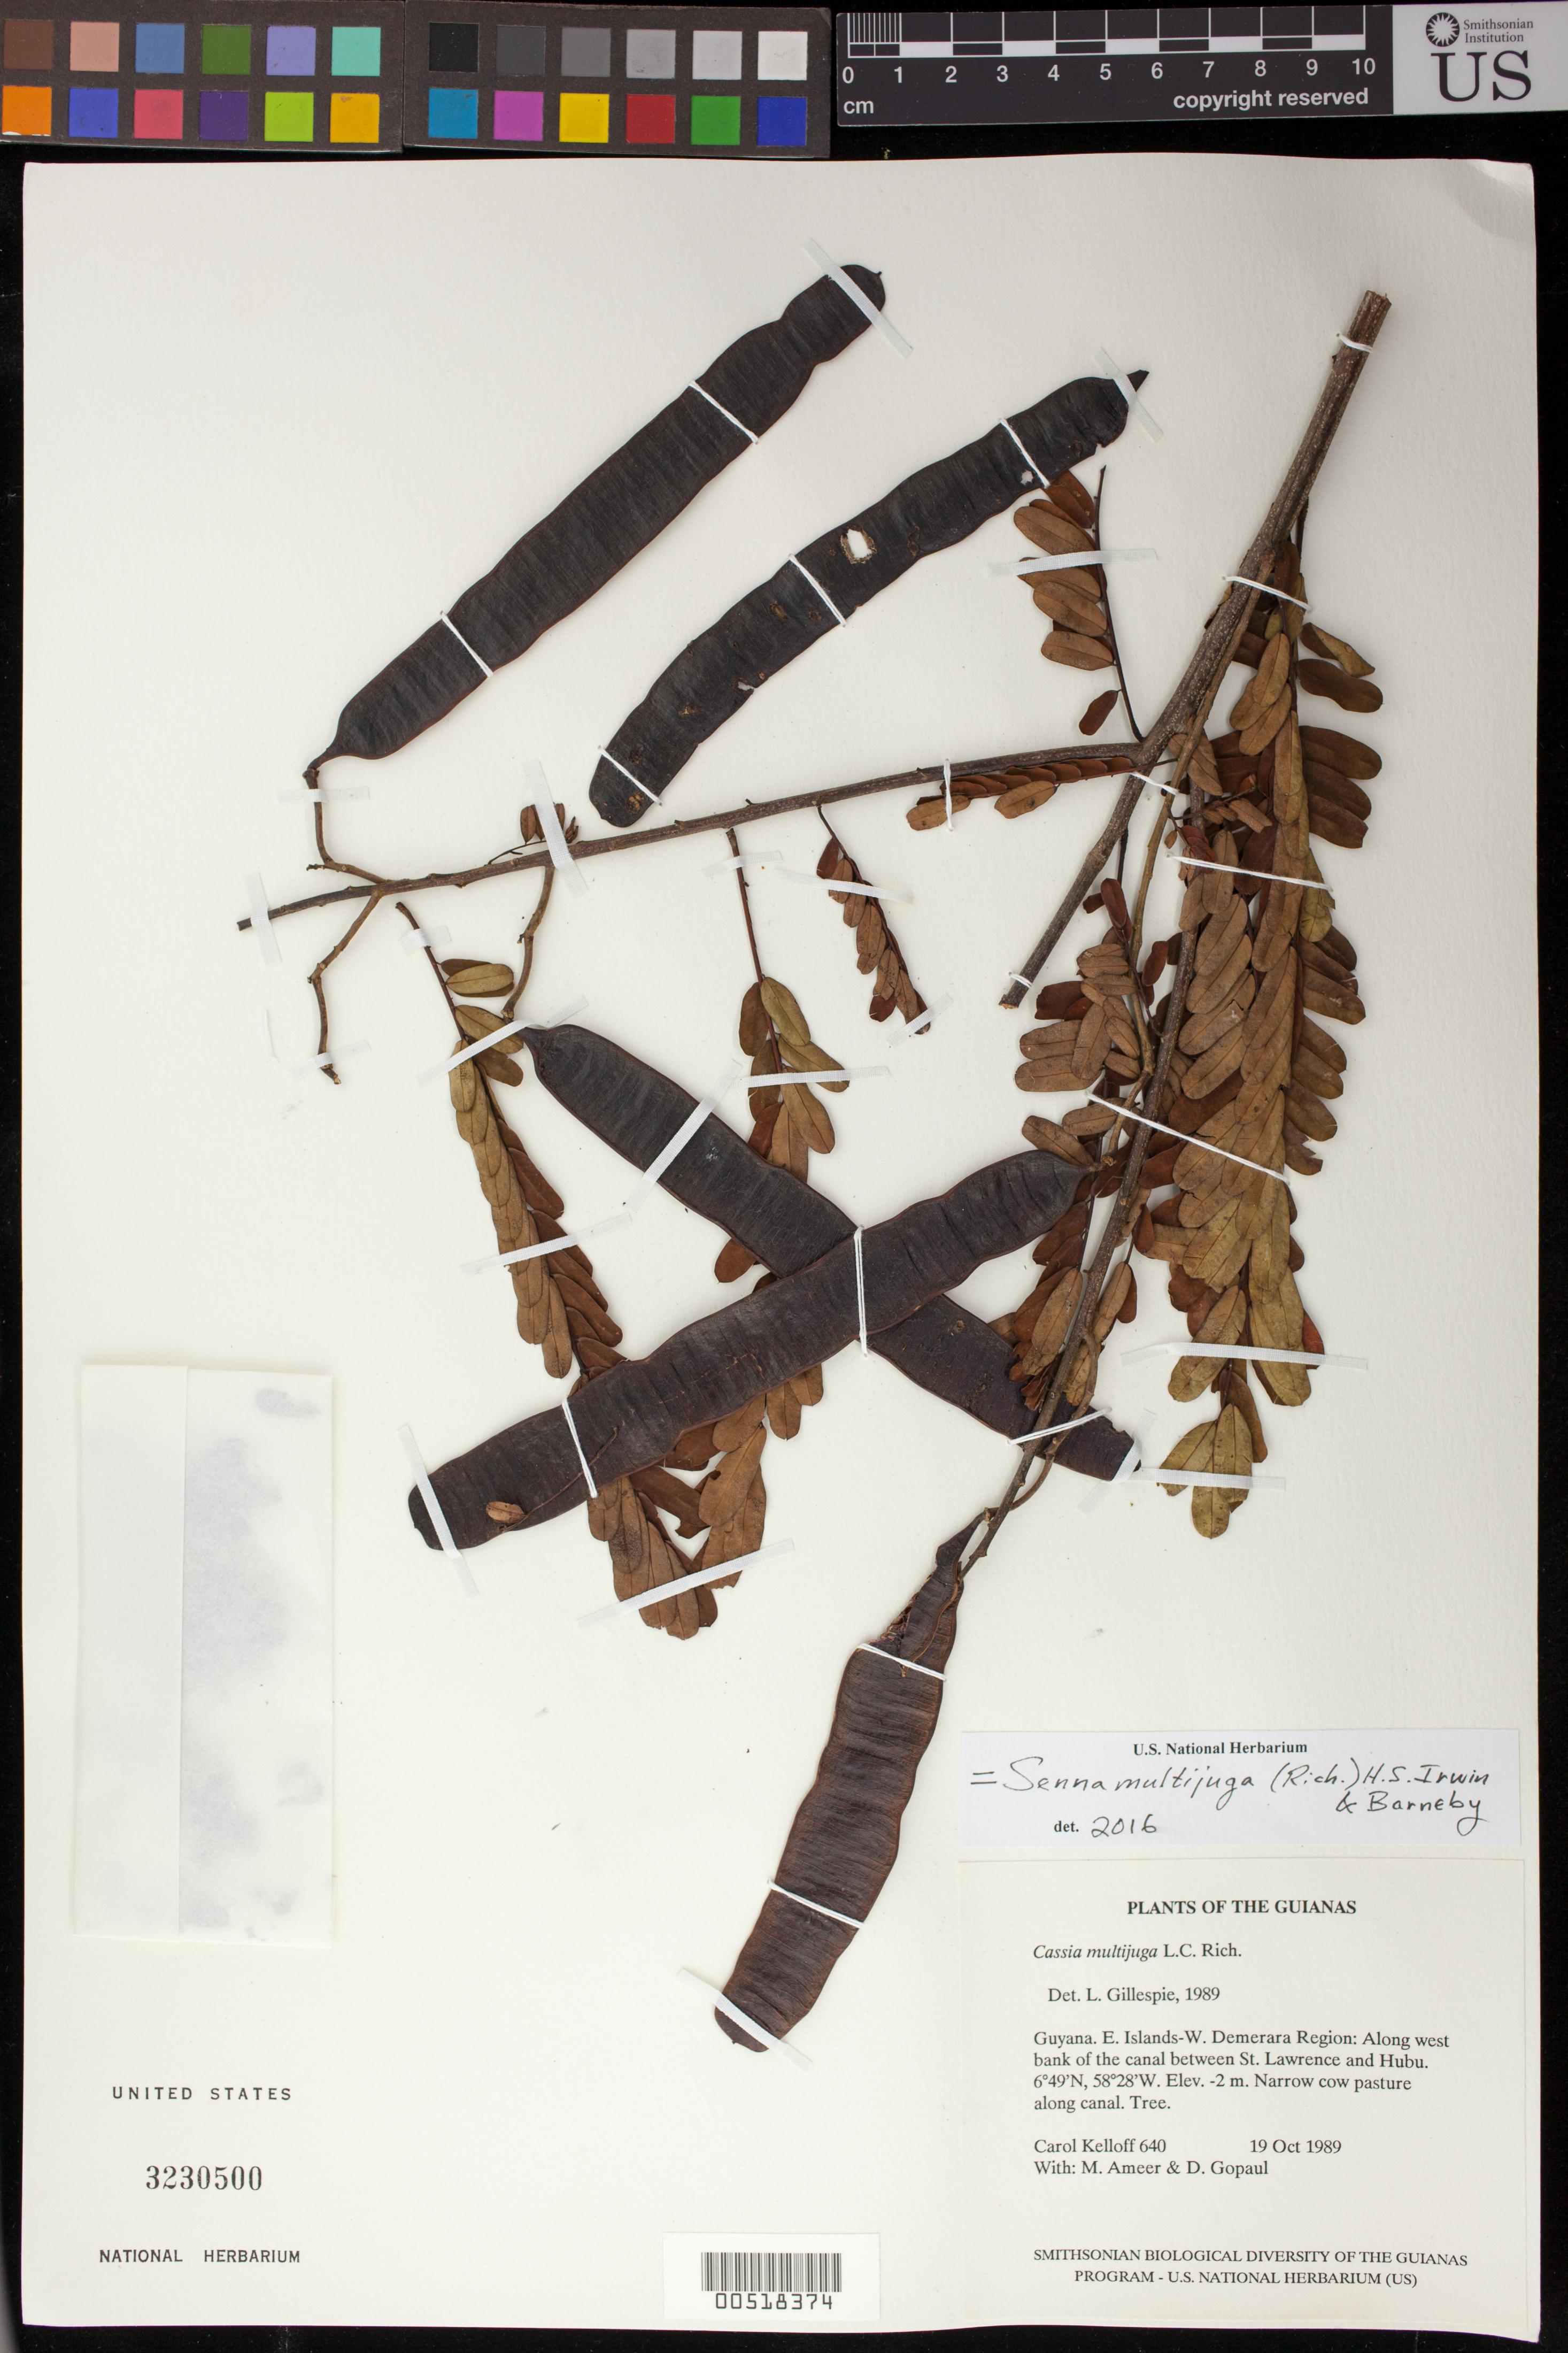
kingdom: Plantae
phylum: Tracheophyta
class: Magnoliopsida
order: Fabales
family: Fabaceae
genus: Senna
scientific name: Senna multijuga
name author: (Rich.) H.S. Irwin & Barneby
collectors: C. L. Kelloff, M. Ameer & D. Gopaul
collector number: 640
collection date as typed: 19 October 1989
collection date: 1989-10-19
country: Guyana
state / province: Essequibo Isl-W. Demerara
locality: Along west bank of the canal between St. Lawrence and Hubu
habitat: Narrow cow pasture along canal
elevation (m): -2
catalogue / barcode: US 3230500